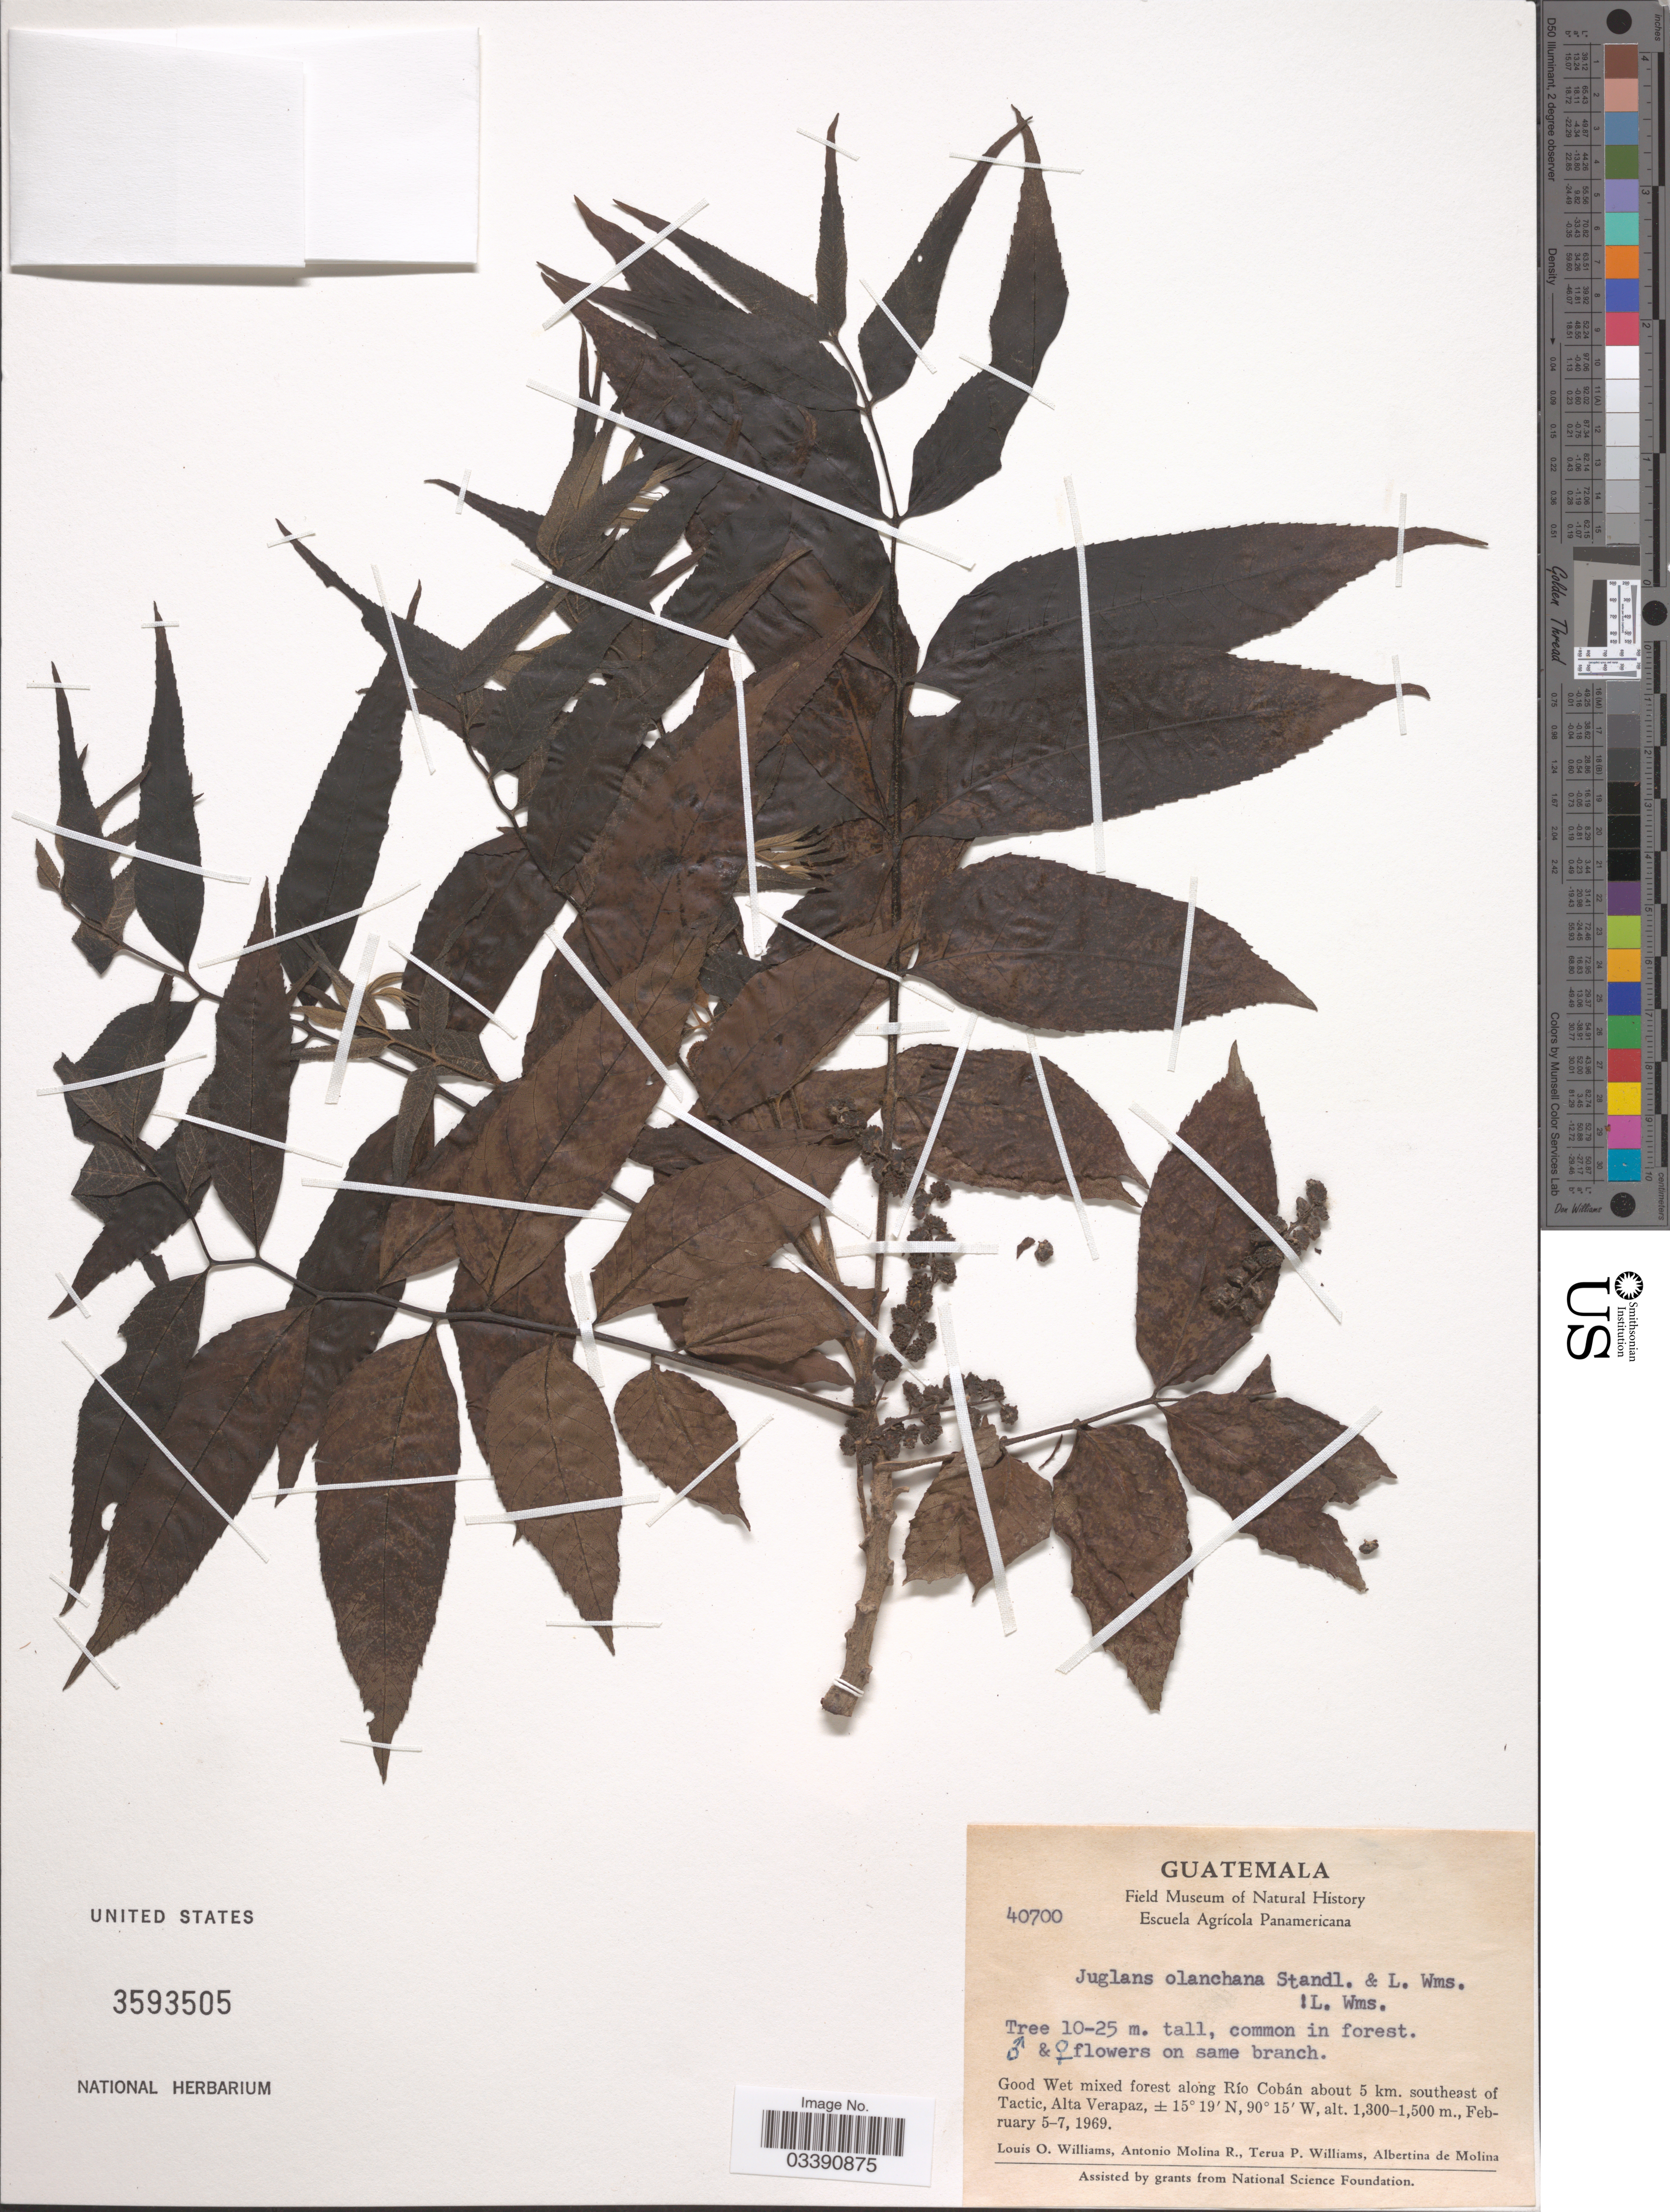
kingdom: Plantae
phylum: Tracheophyta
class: Magnoliopsida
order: Fagales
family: Juglandaceae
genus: Juglans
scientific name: Juglans olanchana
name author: Standl. & L.O. Williams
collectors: L. O. Williams, A. Molina R., T. Williams & A. R. Molina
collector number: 40700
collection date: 1969-01-05/1969-01-07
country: Guatemala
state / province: Alta Verapaz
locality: Along Río Cobán about 5 km. southeast of Tactic, Alta Verapaz.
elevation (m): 1300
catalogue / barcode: US 3593505